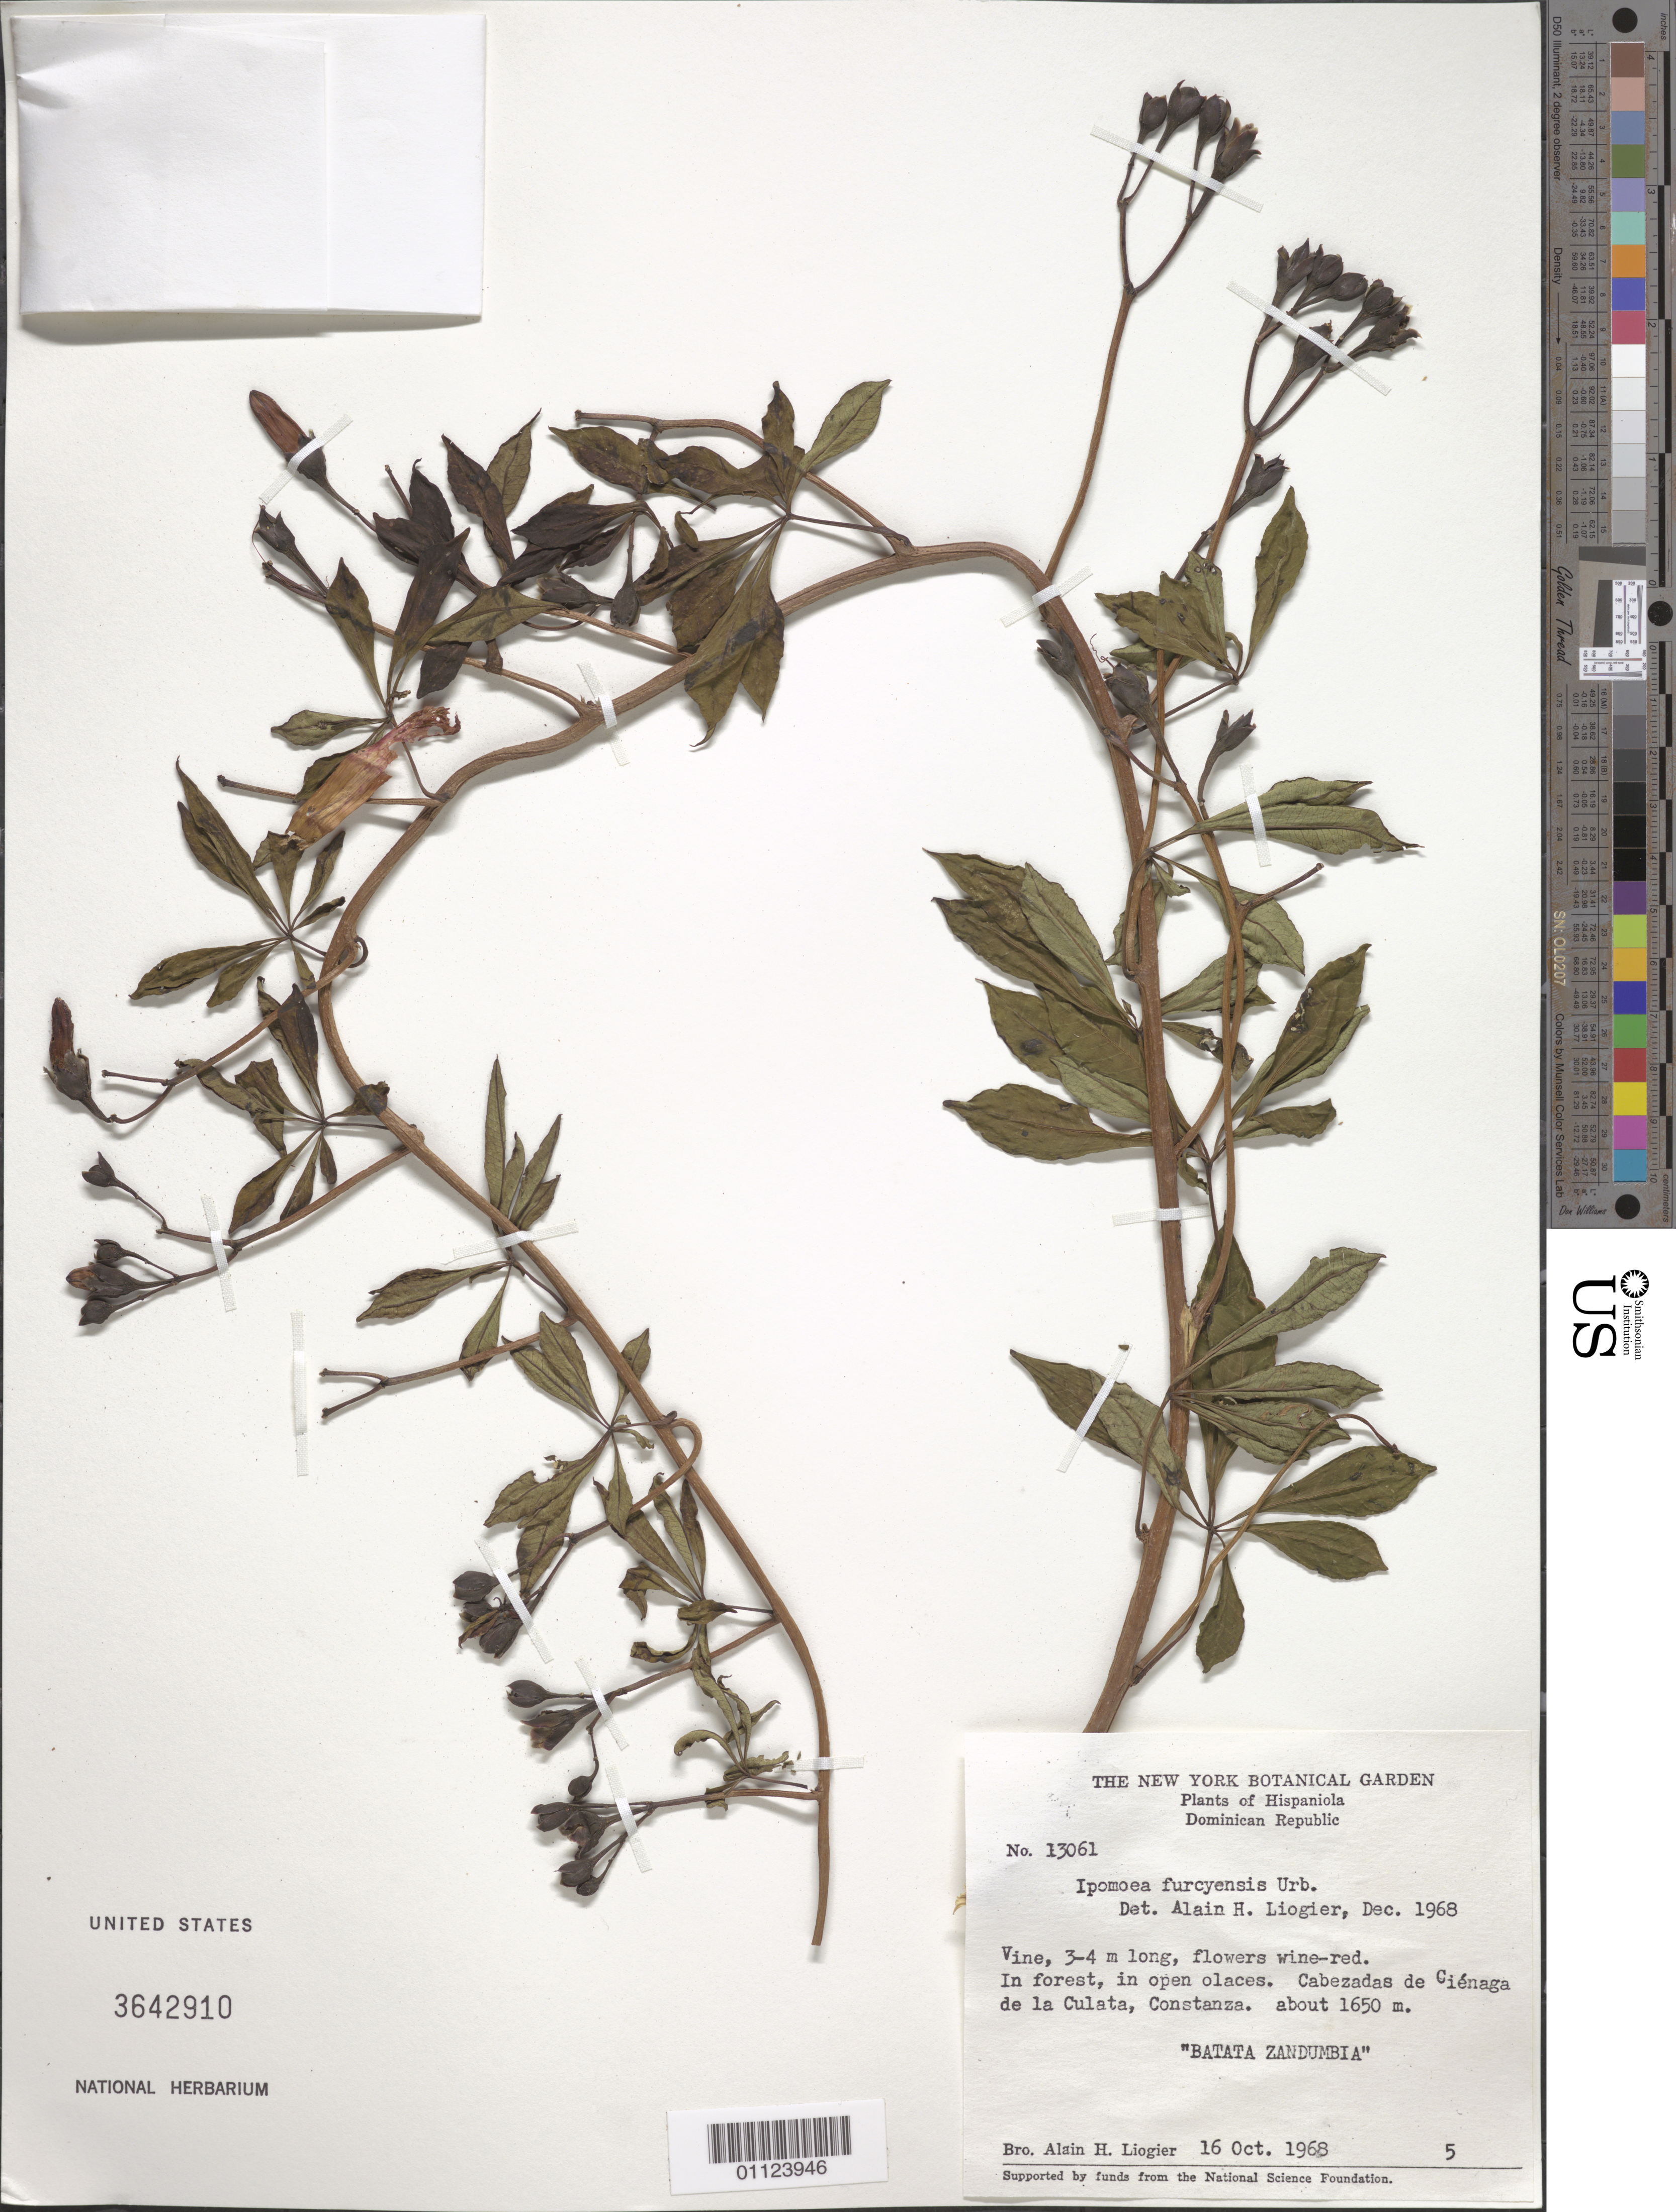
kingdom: Plantae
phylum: Tracheophyta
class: Magnoliopsida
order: Solanales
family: Convolvulaceae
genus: Ipomoea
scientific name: Ipomoea furcyensis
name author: Urb.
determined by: Liogier, Alain H.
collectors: A. H. Liogier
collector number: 13061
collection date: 1968-10-16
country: Dominican Republic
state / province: La Vega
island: Hispaniola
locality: Cabezadas de Ciénaga de la Culata, Constanza.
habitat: In forest, in open places.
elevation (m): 1650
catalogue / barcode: US 3642910